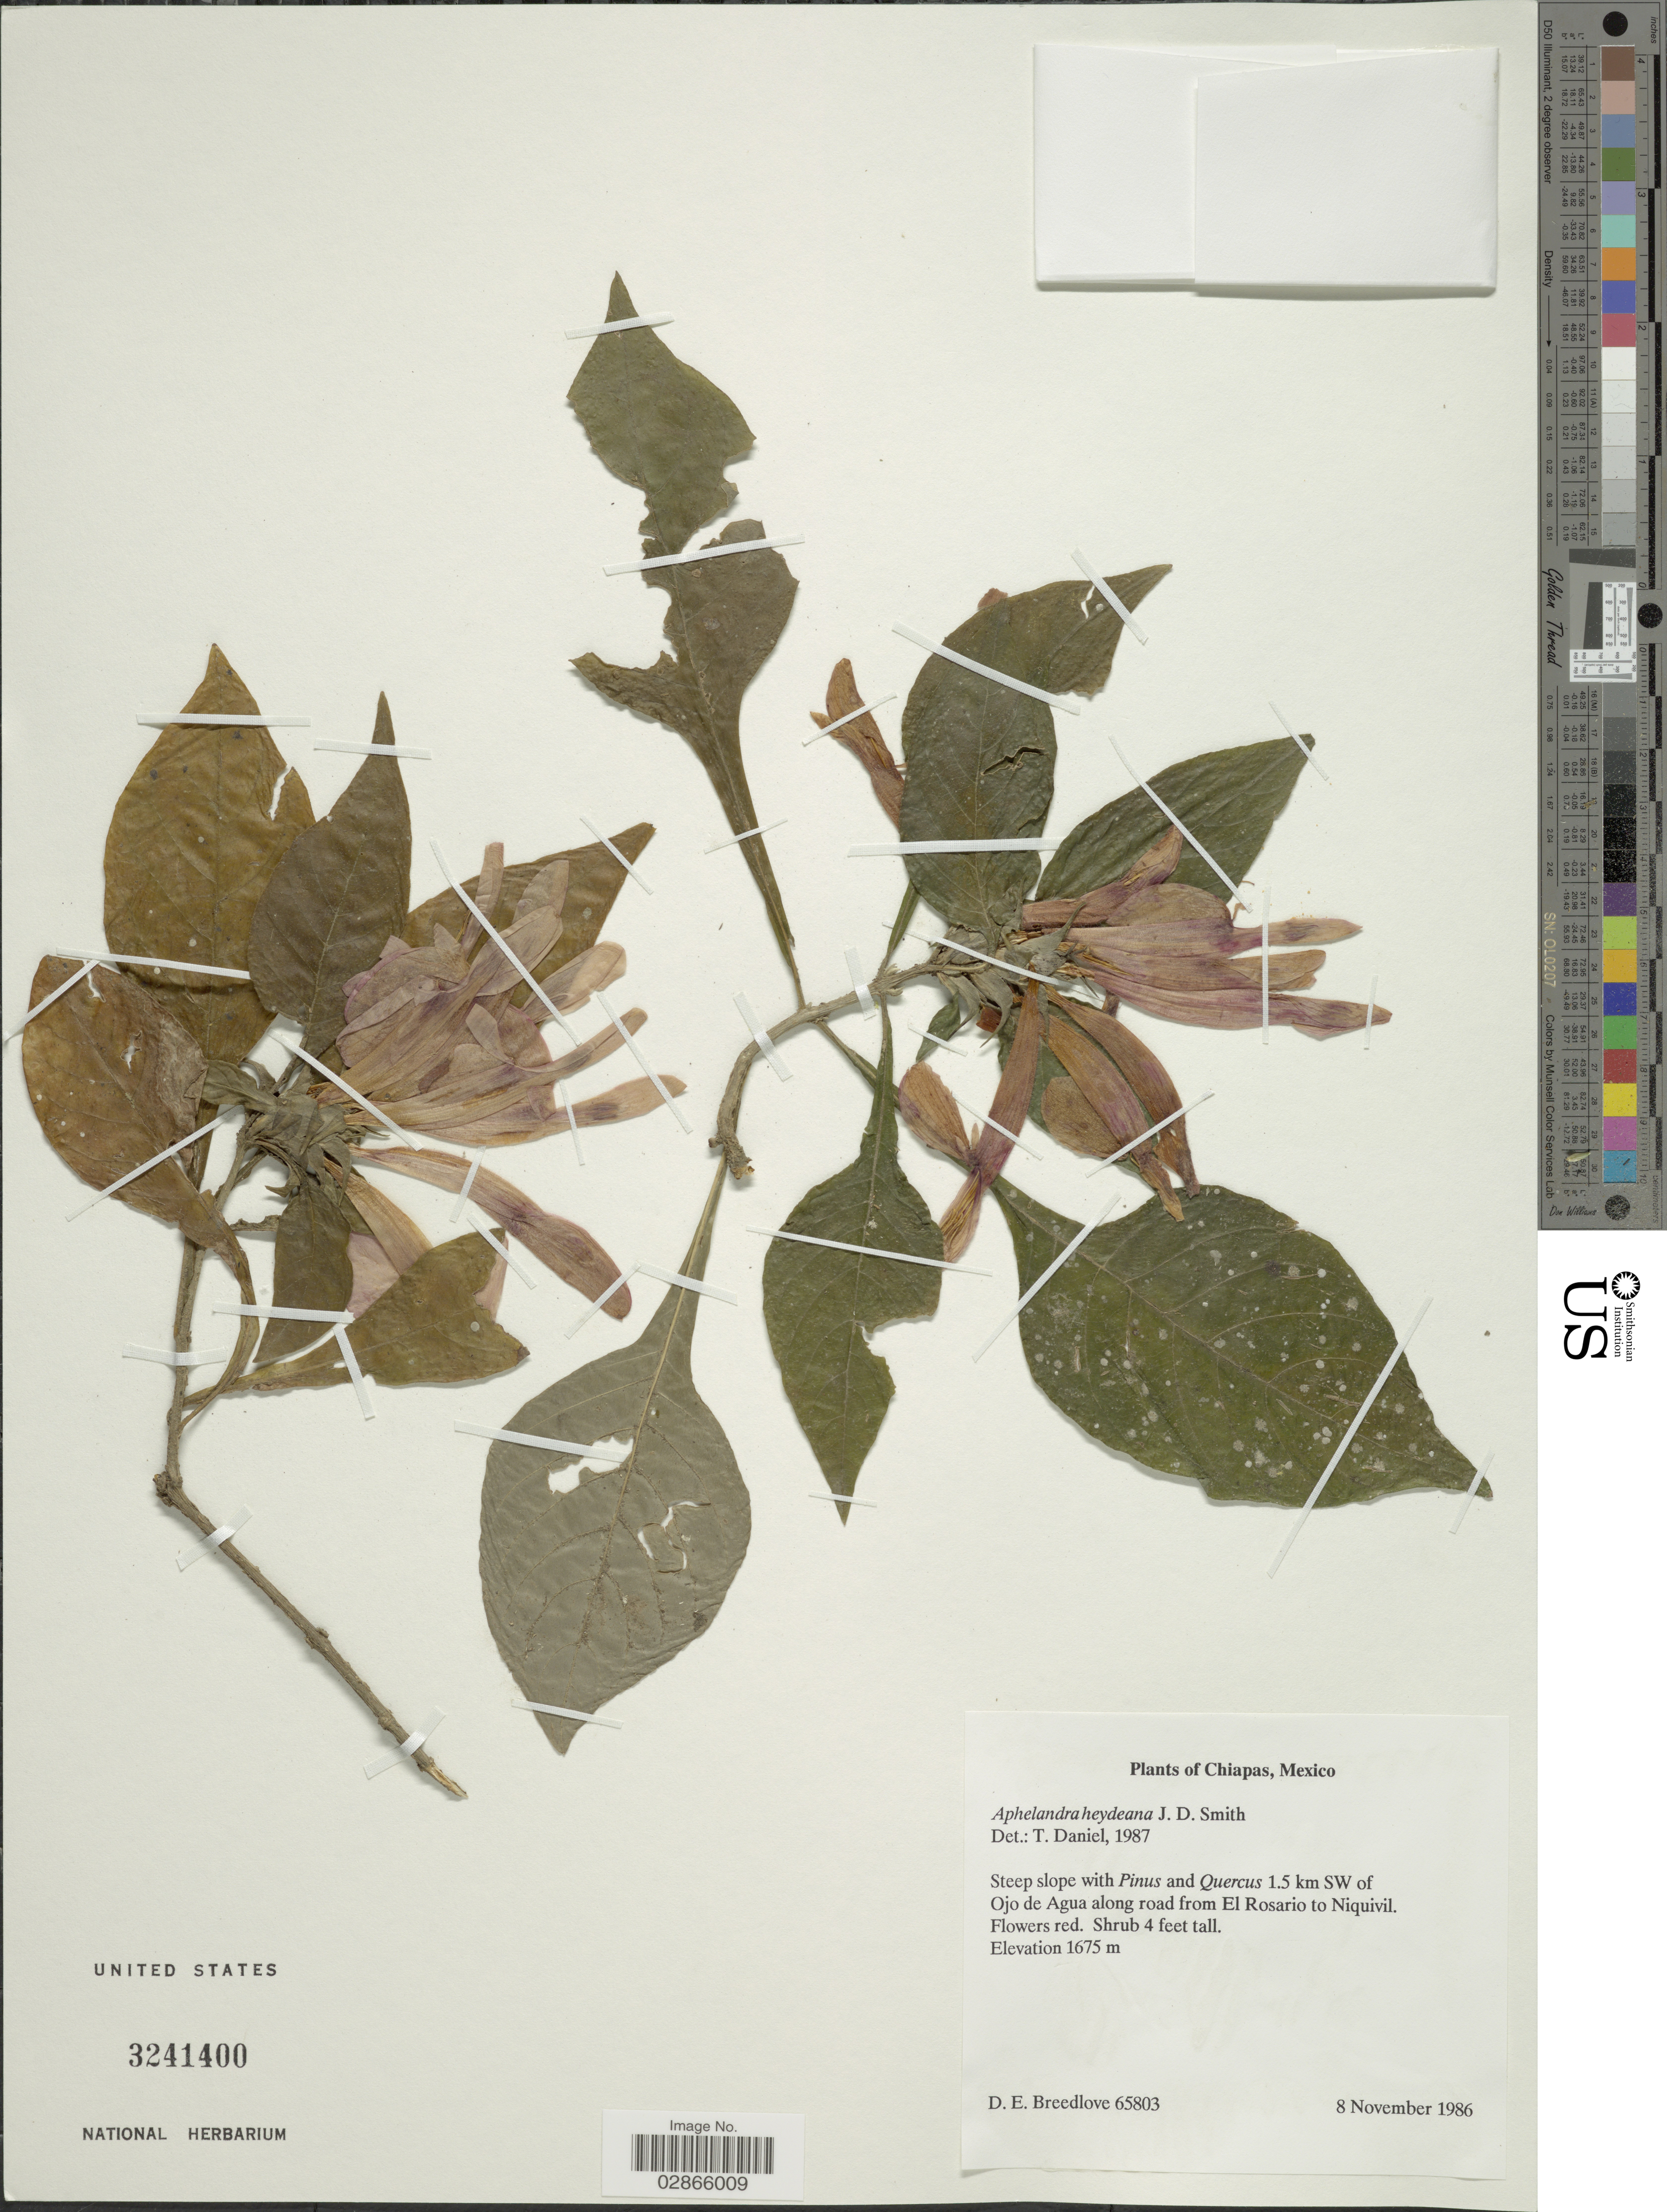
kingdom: Plantae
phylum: Tracheophyta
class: Magnoliopsida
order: Lamiales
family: Acanthaceae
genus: Aphelandra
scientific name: Aphelandra heydeana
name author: Donn. Sm.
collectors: D. E. Breedlove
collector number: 65803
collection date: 1986-11-08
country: Mexico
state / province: Chiapas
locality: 1.5 km SW of Ojo de Agua along road from El Rosario to Niquivil.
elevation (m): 1675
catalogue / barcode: US 3241400